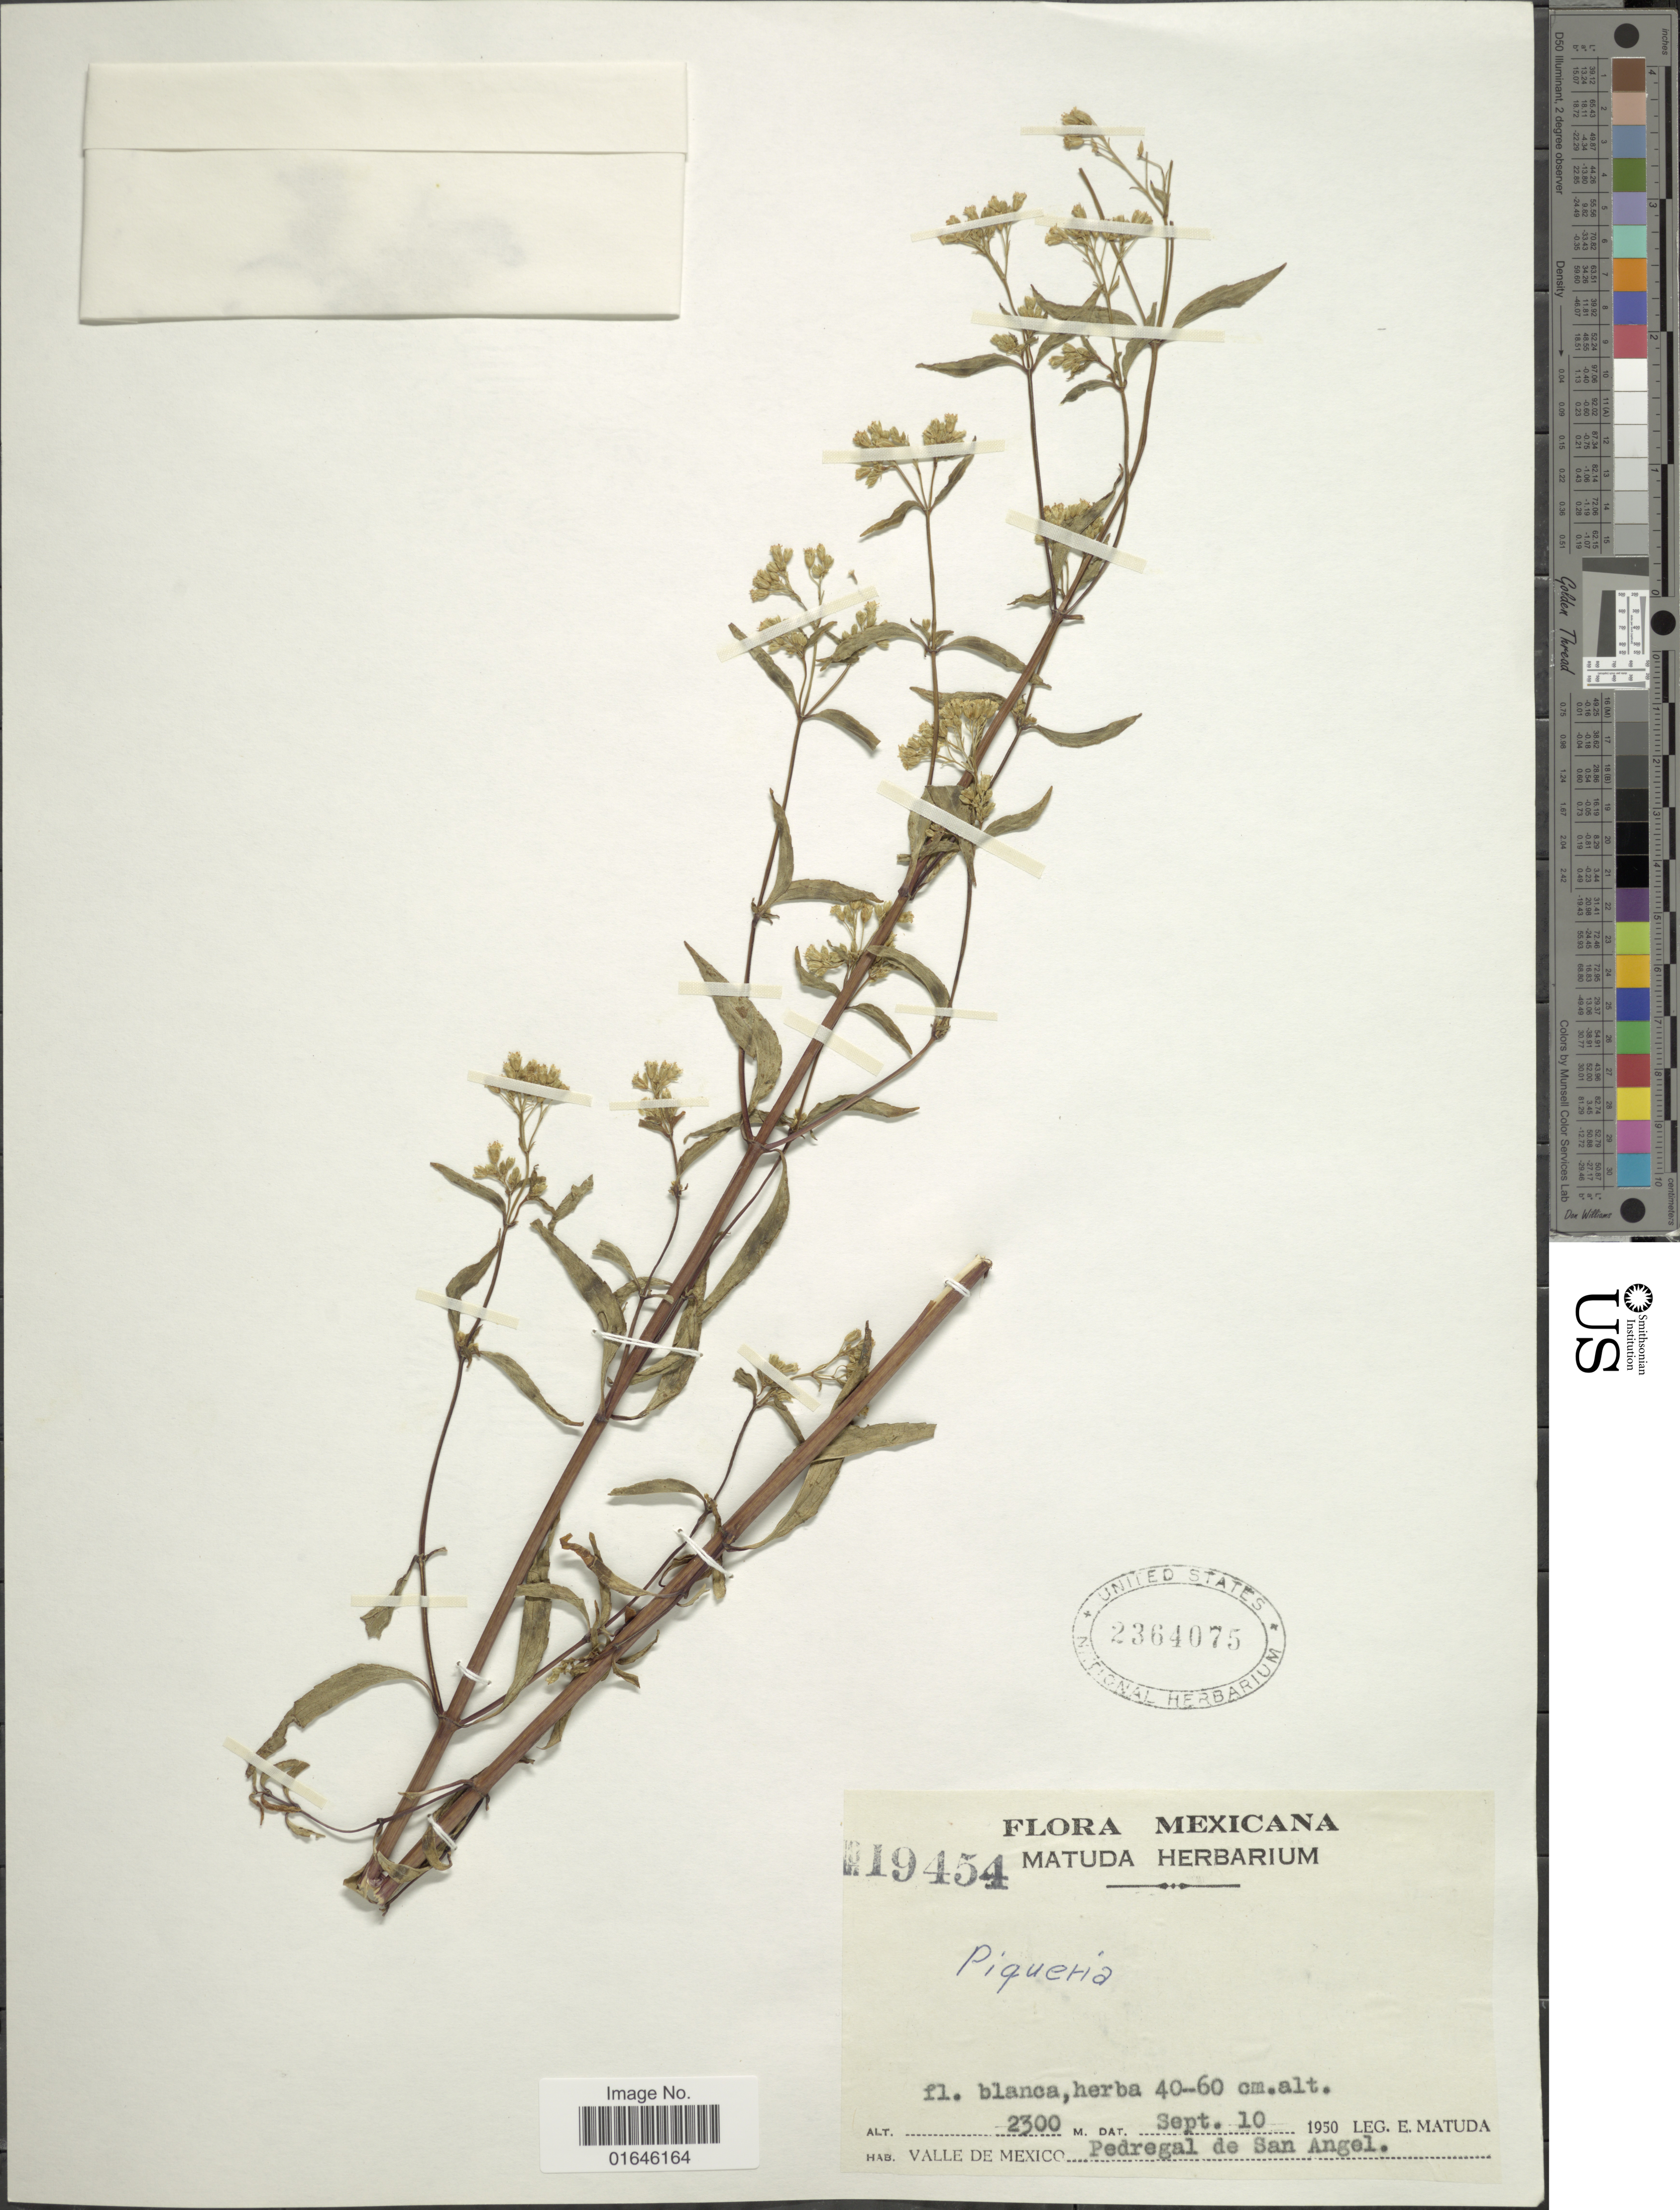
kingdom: Plantae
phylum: Tracheophyta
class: Magnoliopsida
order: Asterales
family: Asteraceae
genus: Piqueria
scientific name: Piqueria trinervia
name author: Cav.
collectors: E. Matuda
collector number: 19454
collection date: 1950-09-10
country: Mexico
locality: Valle de Mexico, Pedregal de San Angel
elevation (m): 2300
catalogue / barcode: US 2364075